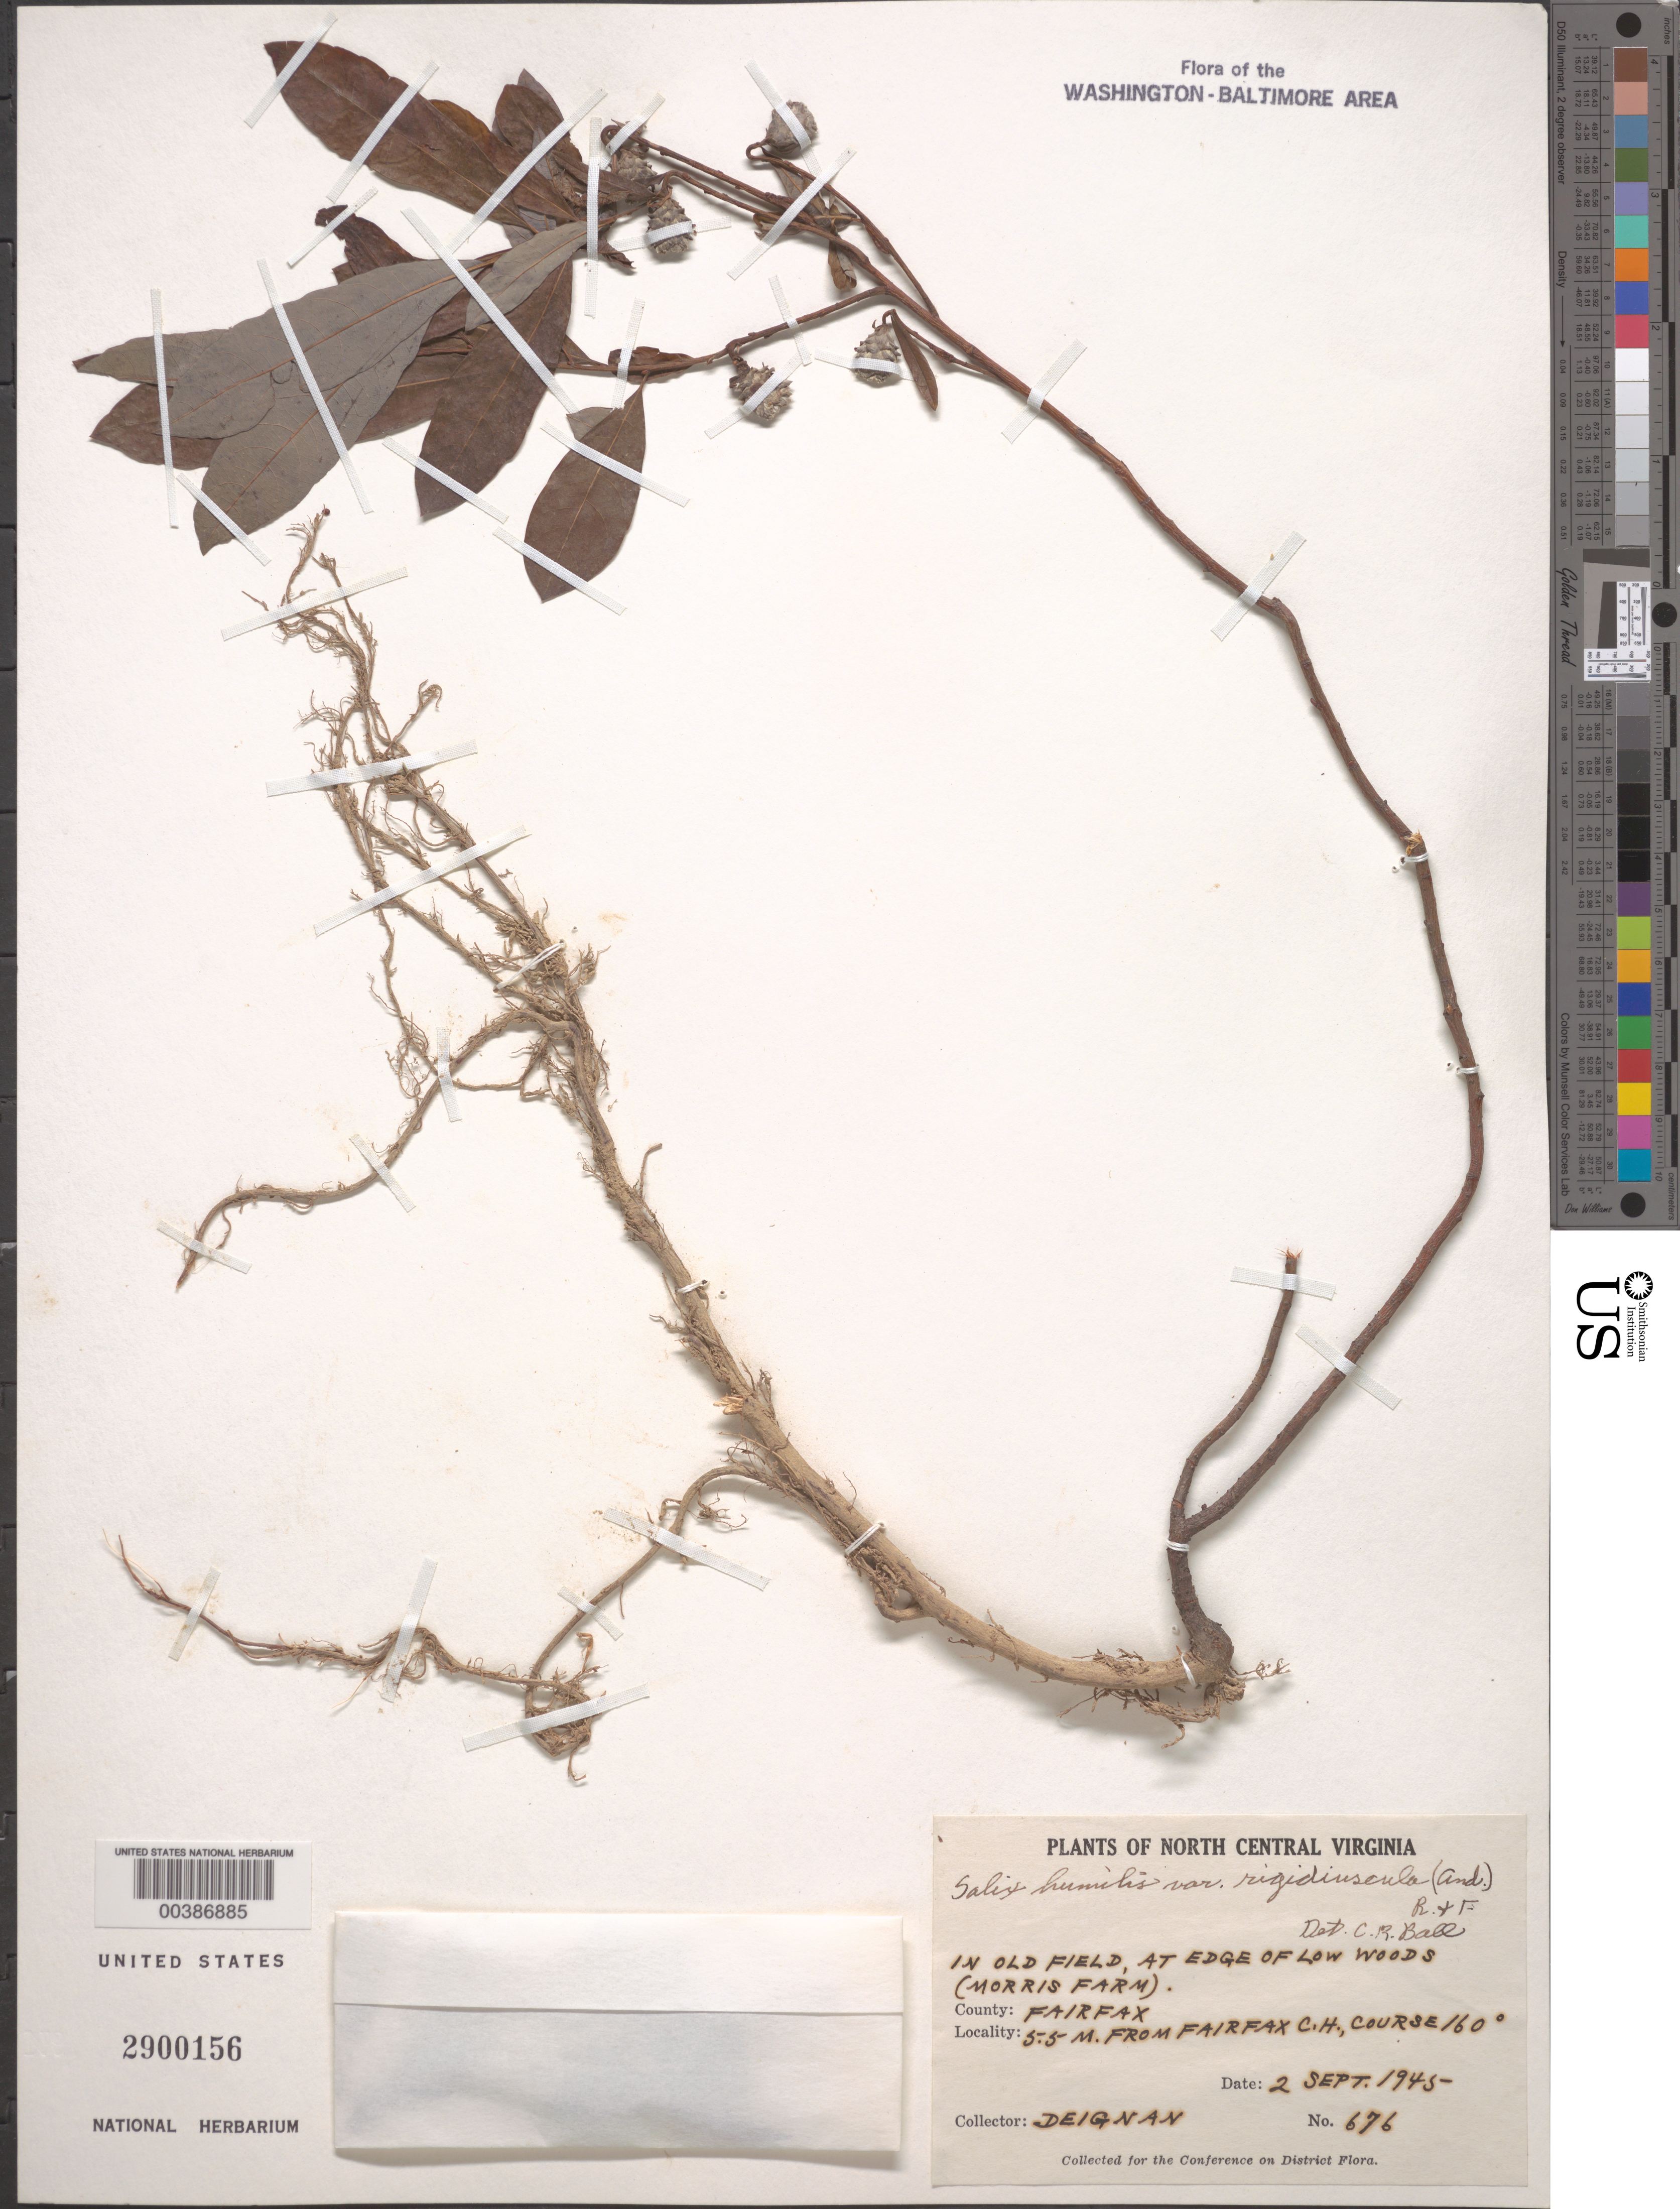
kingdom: Plantae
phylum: Tracheophyta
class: Magnoliopsida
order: Malpighiales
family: Salicaceae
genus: Salix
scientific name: Salix humilis var. rigidiuscula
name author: (Andersson) B.L. Rob. & Fernald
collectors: H. Deignan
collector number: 676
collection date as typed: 02 Sep 1945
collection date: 1945-09-02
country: United States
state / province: Virginia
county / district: Fairfax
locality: Morris Farm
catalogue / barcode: US 2900156